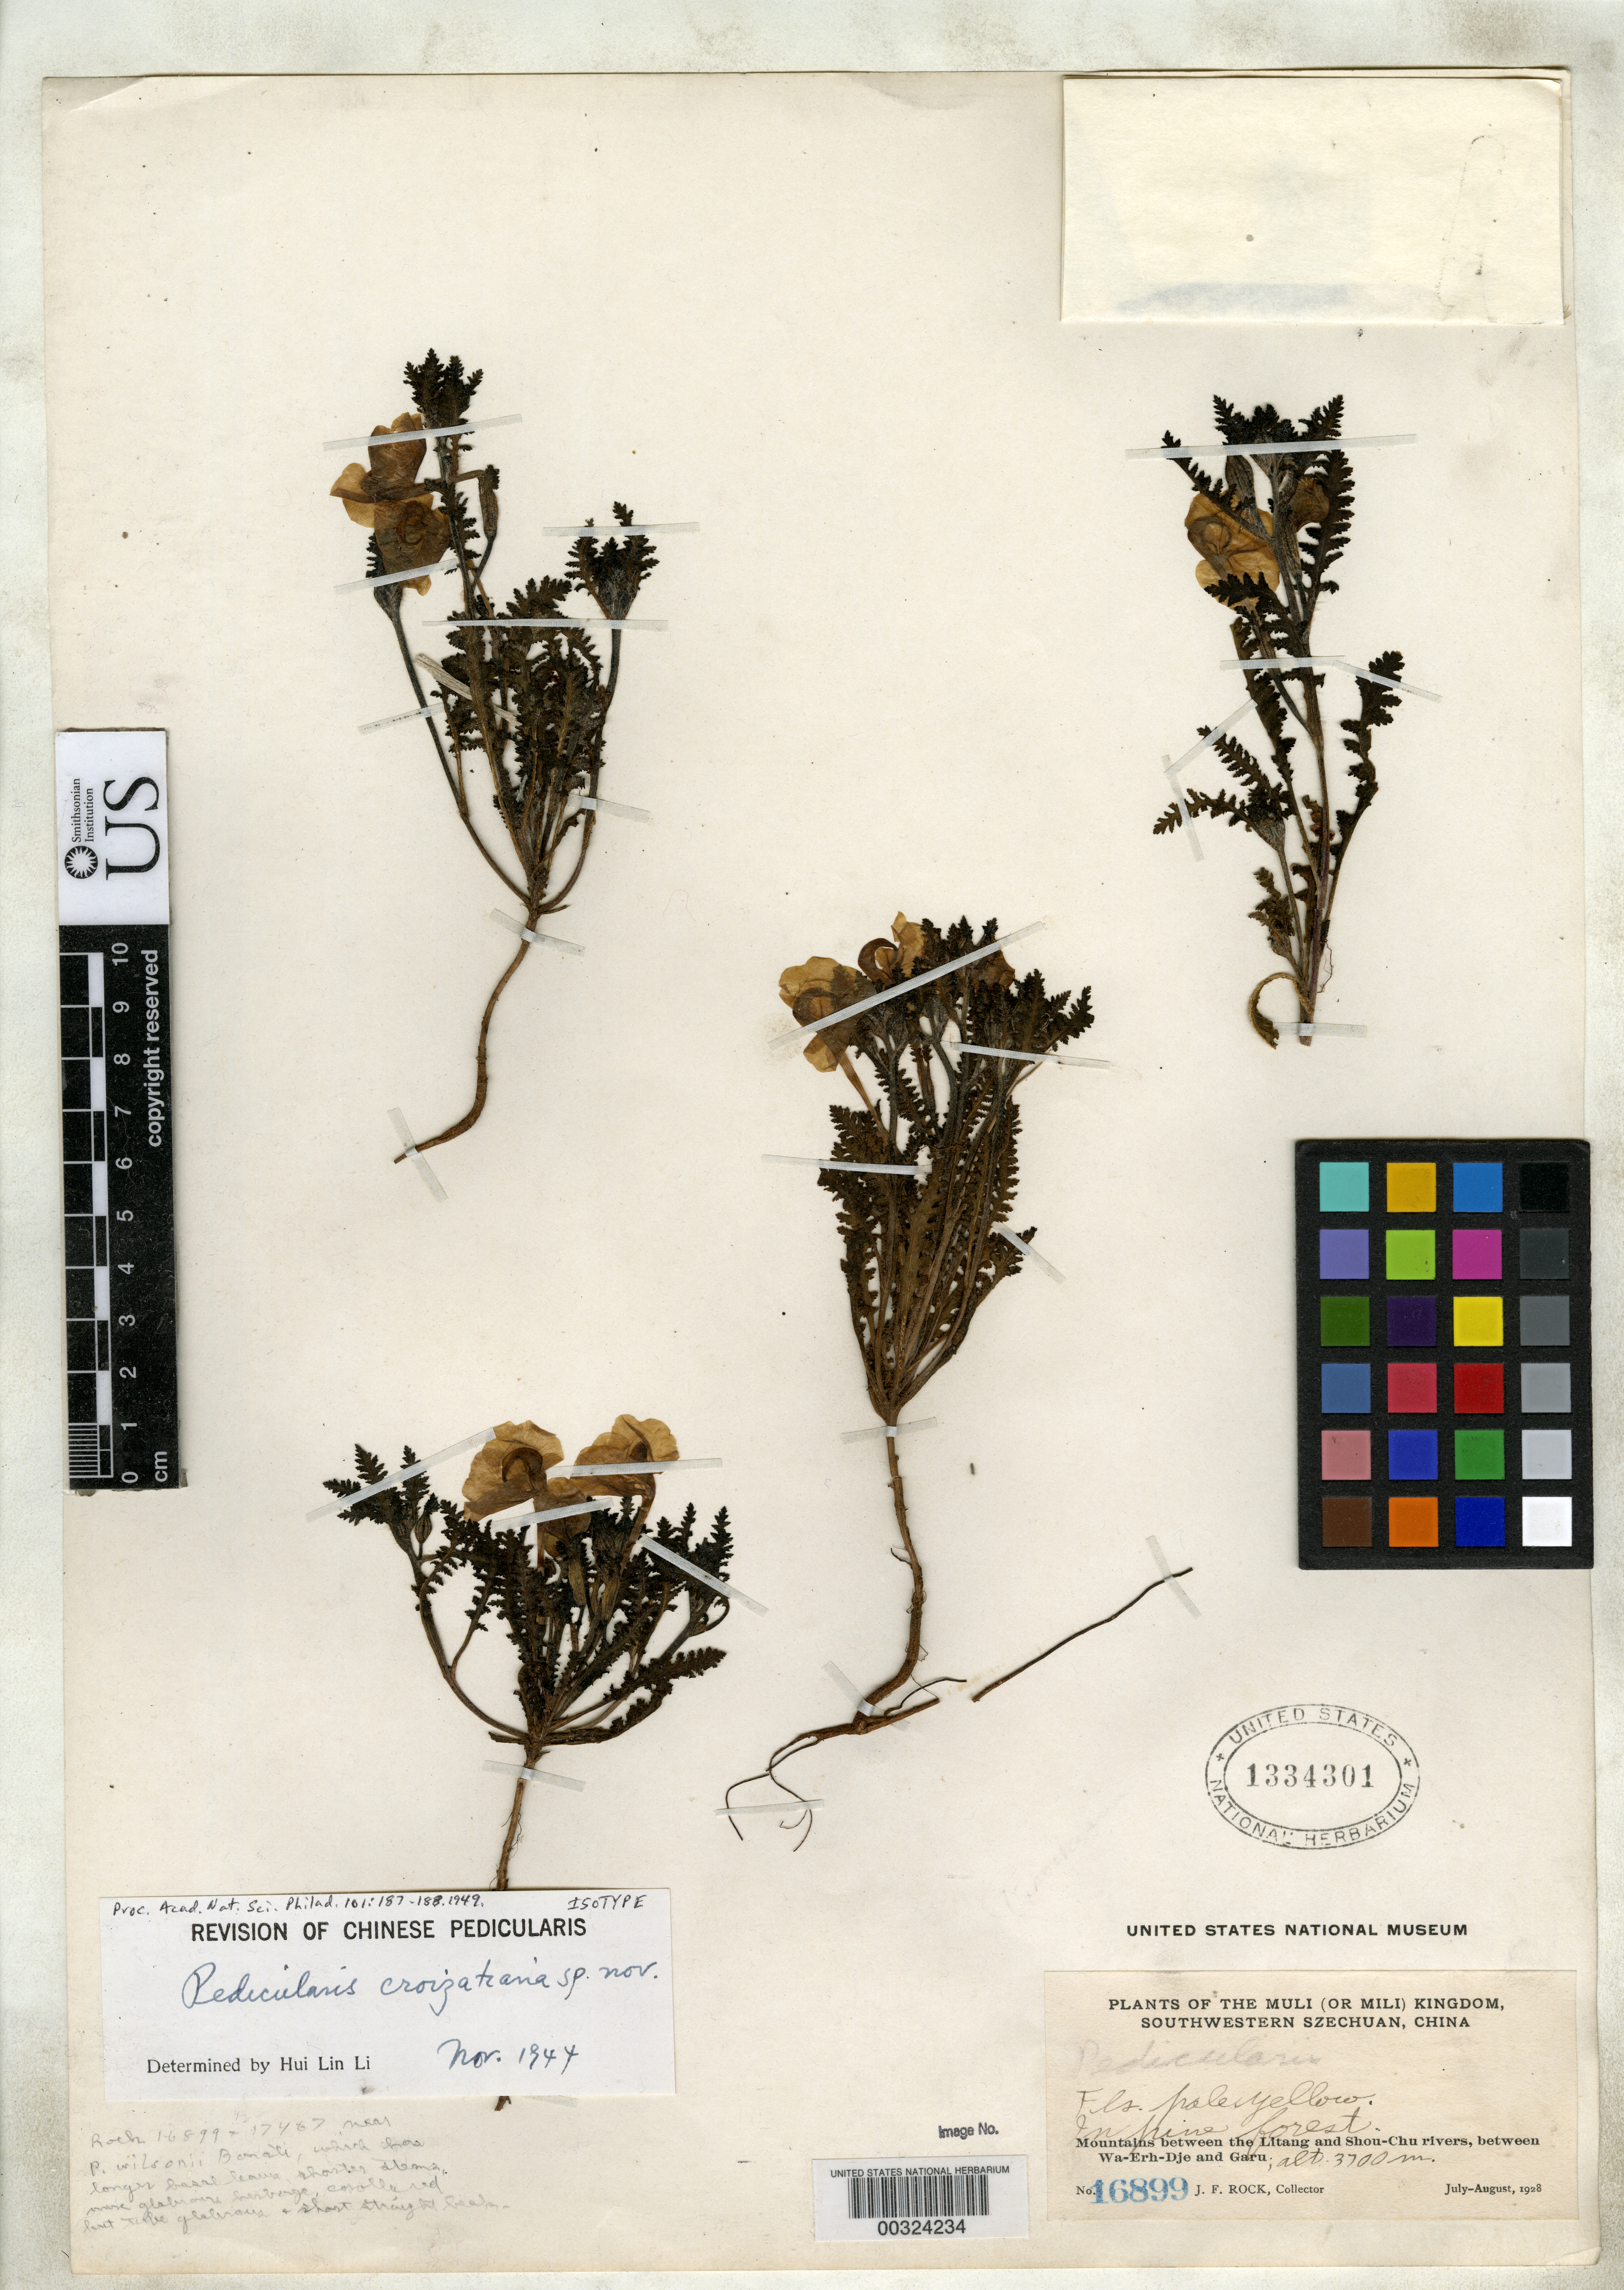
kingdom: Plantae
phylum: Tracheophyta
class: Magnoliopsida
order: Lamiales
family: Orobanchaceae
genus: Pedicularis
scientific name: Pedicularis croizatiana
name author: H.L. Li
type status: Isotype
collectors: J. F. Rock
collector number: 46899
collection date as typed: Jul 1928 to -- Aug 1928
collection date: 1928-07/1928-08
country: China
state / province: Sichuan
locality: Mountains between Litang & Shou-chu Rivers, between Wa-erh-dje & Garu.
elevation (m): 3700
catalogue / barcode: US 1334301